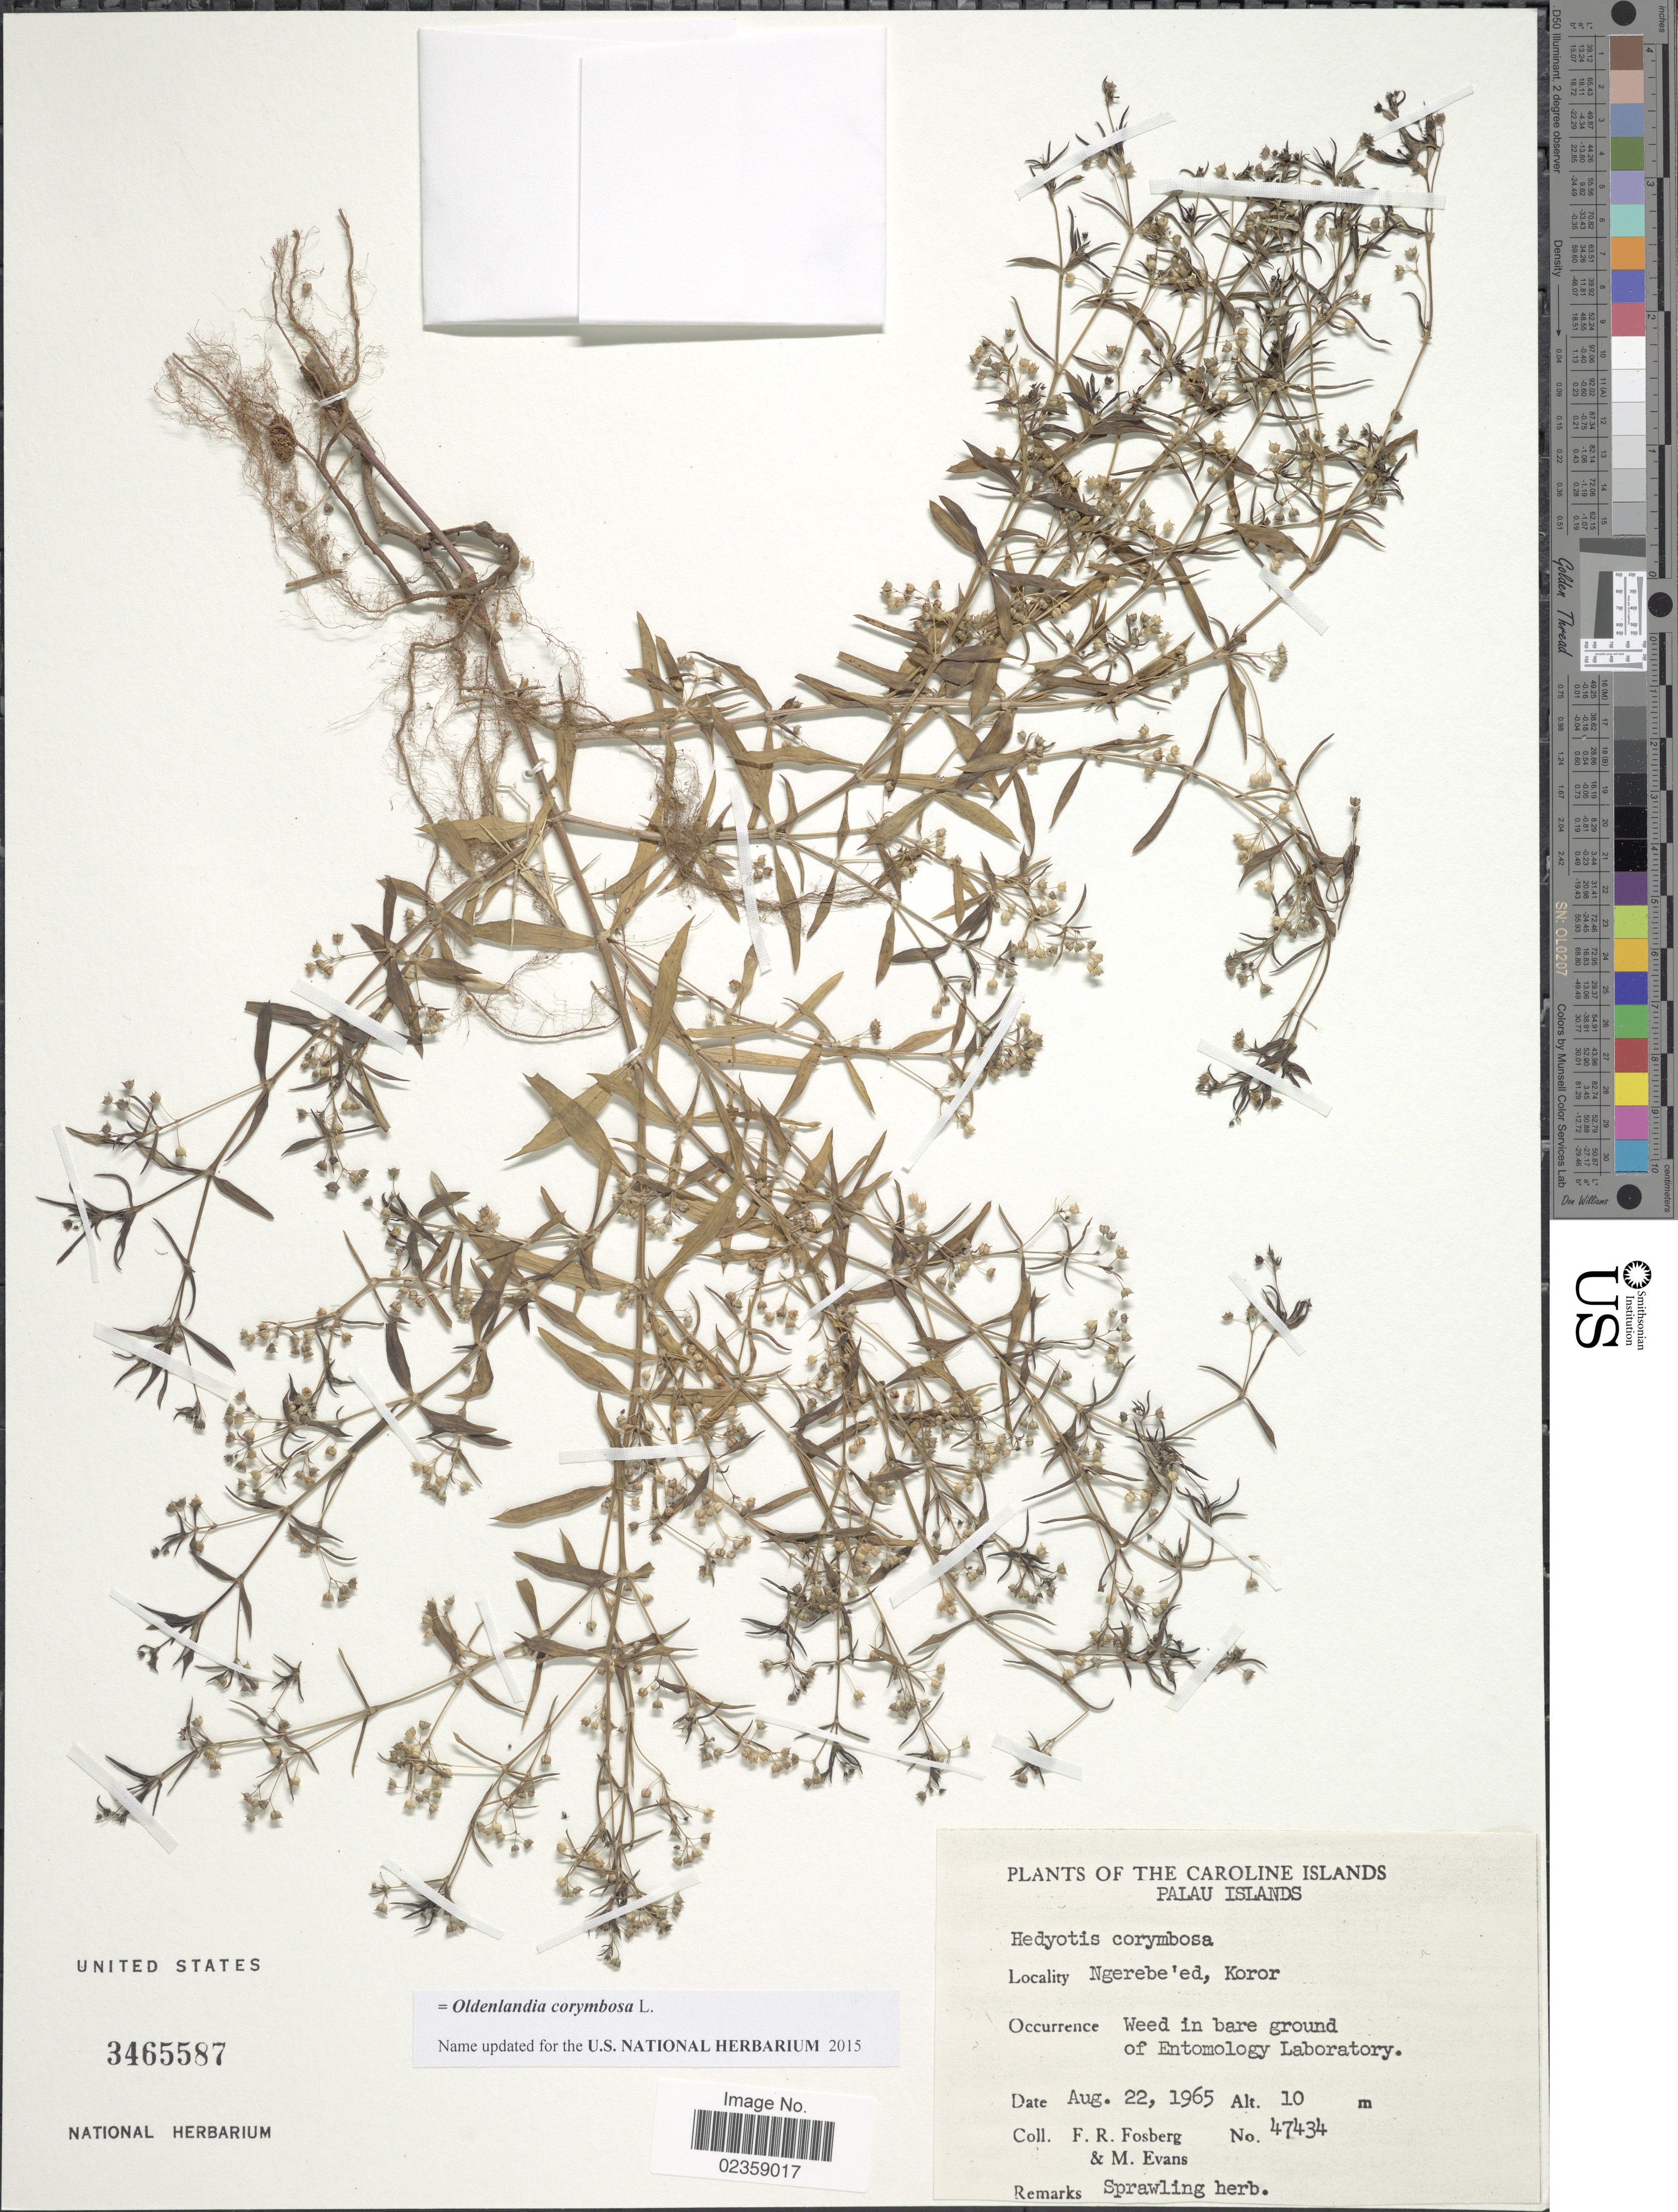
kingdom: Plantae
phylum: Tracheophyta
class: Magnoliopsida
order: Gentianales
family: Rubiaceae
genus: Oldenlandia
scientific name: Oldenlandia corymbosa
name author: L.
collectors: F. R. Fosberg & M. Evans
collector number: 47434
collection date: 1965-08-22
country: Palau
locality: Caroline Islands. Palau Islands. Ngerebe'ed, Koror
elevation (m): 10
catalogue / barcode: US 3465587